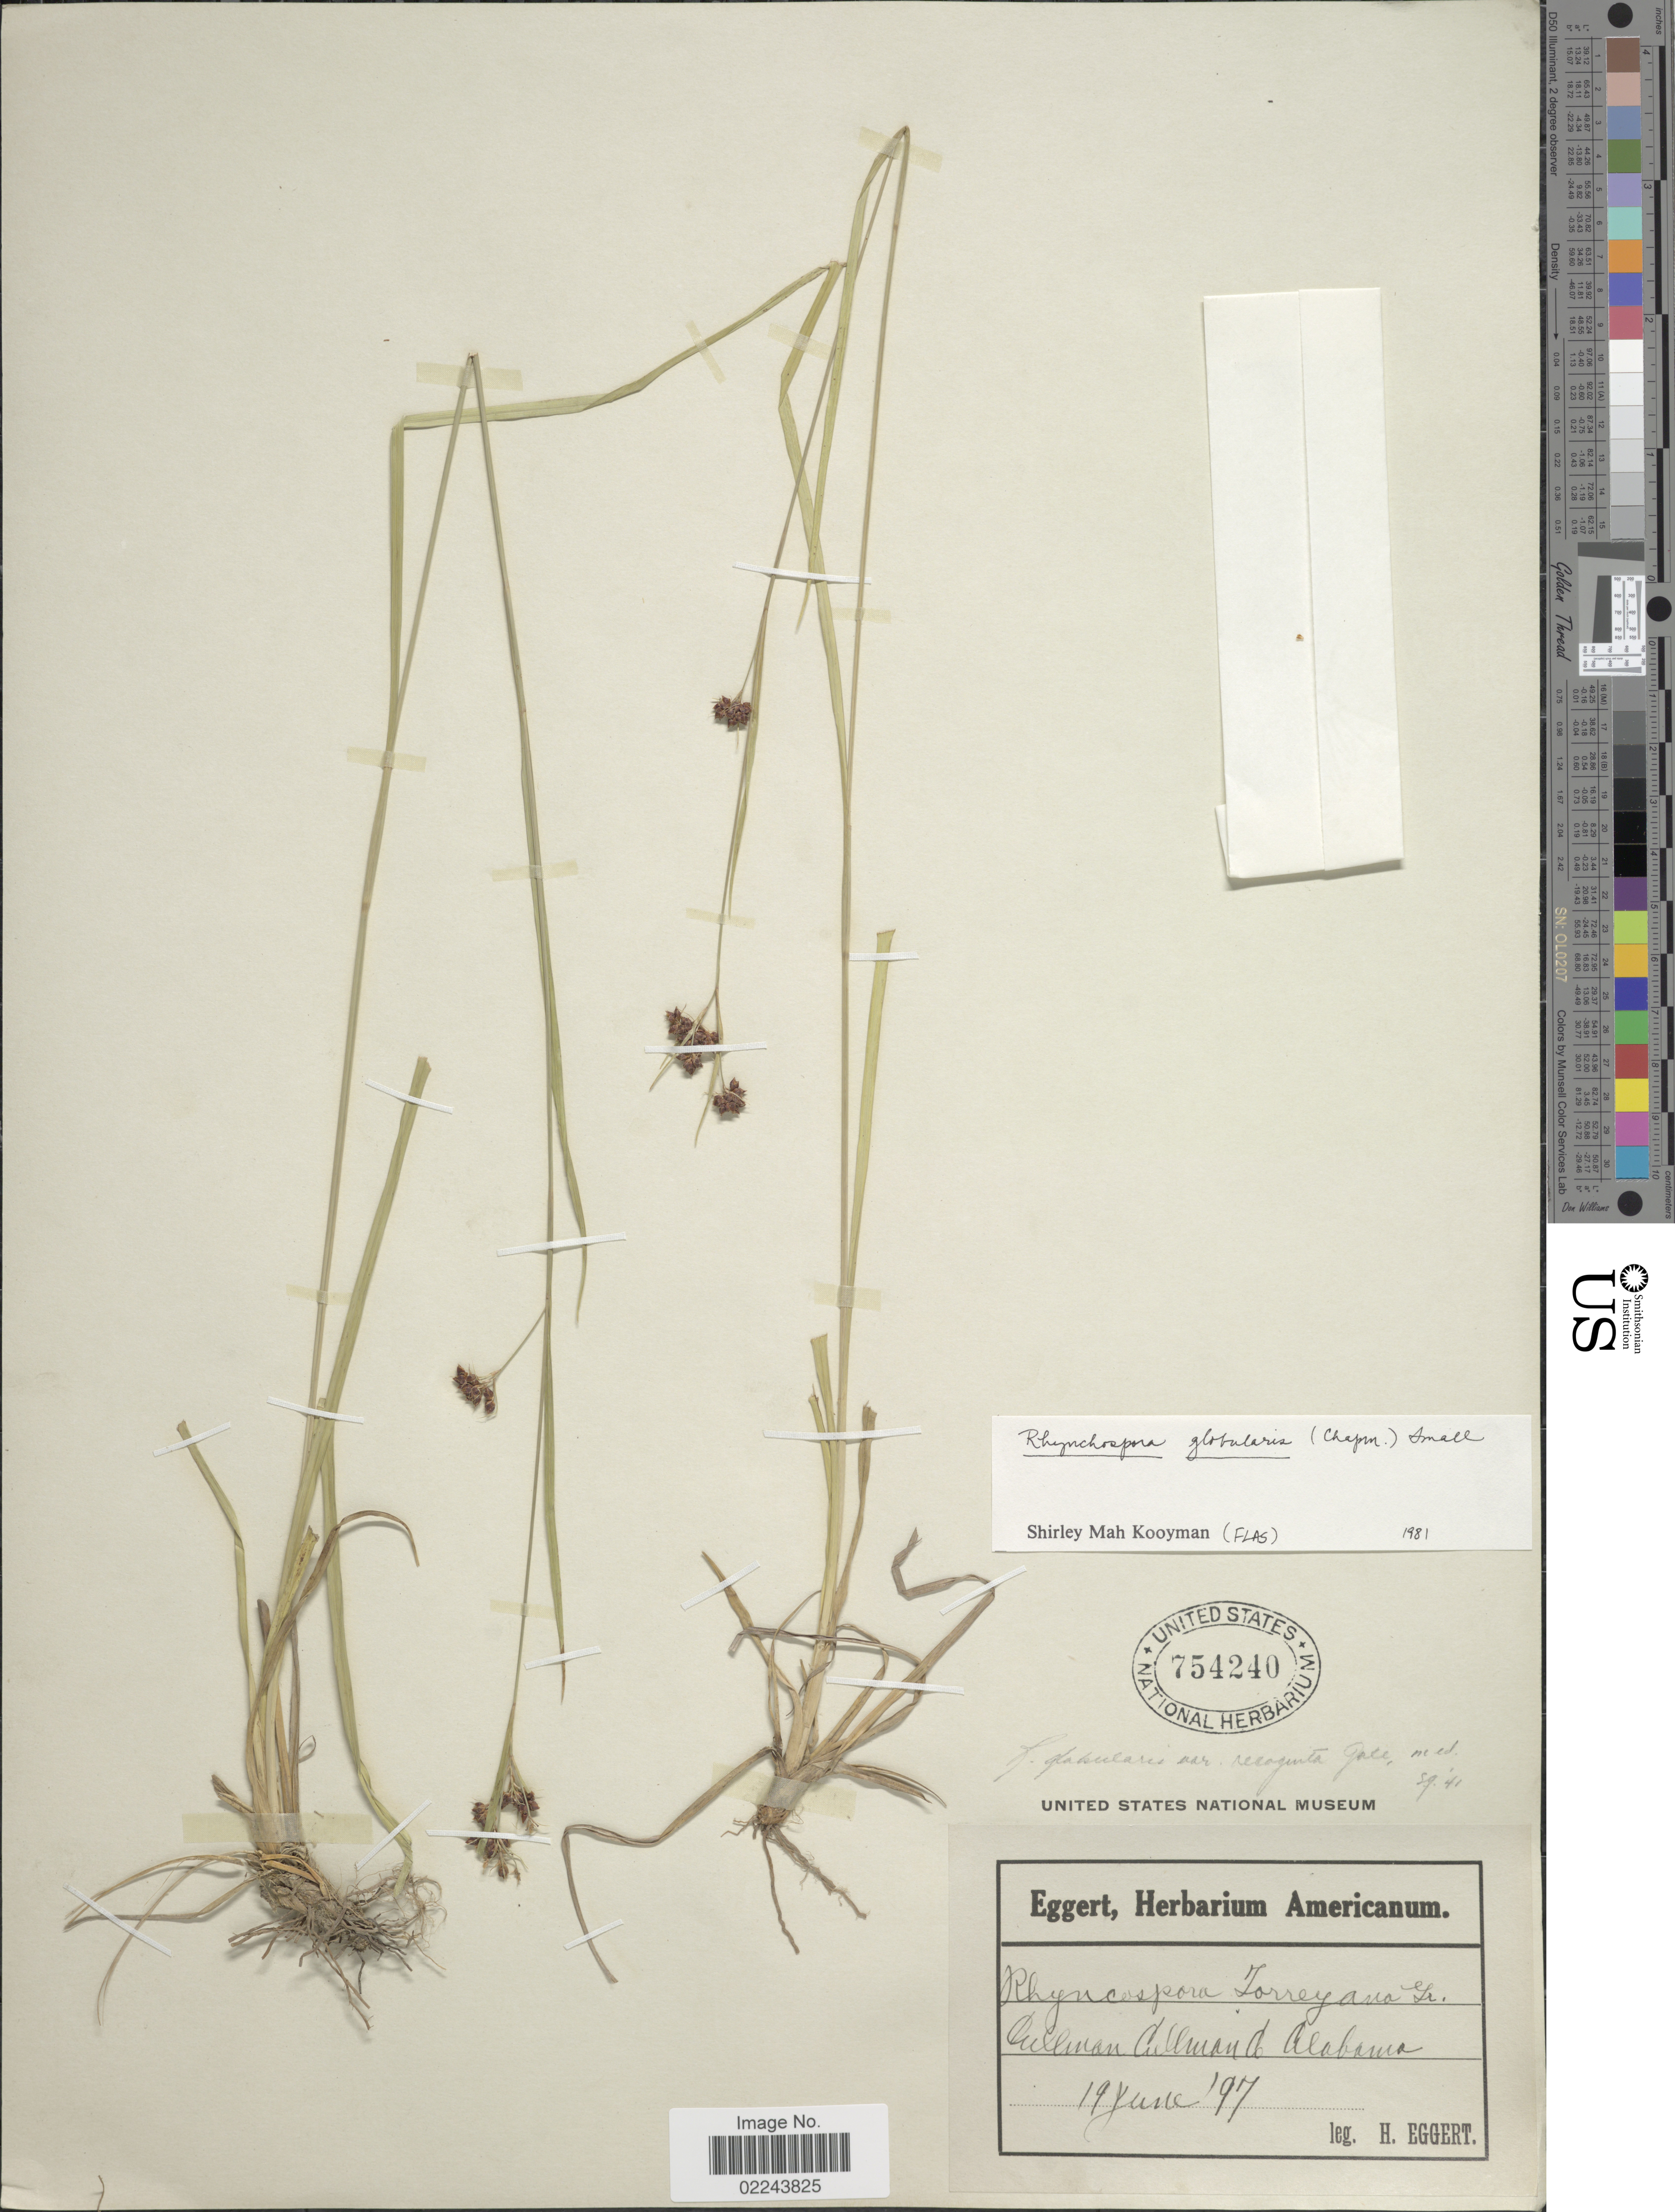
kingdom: Plantae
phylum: Tracheophyta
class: Liliopsida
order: Poales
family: Cyperaceae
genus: Rhynchospora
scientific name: Rhynchospora globularis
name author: (Chapm.) Small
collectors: H. Eggert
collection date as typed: Transcribed d/m/y: 19/6/97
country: United States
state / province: Alabama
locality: Cullman, Cullman Co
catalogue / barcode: US 754240